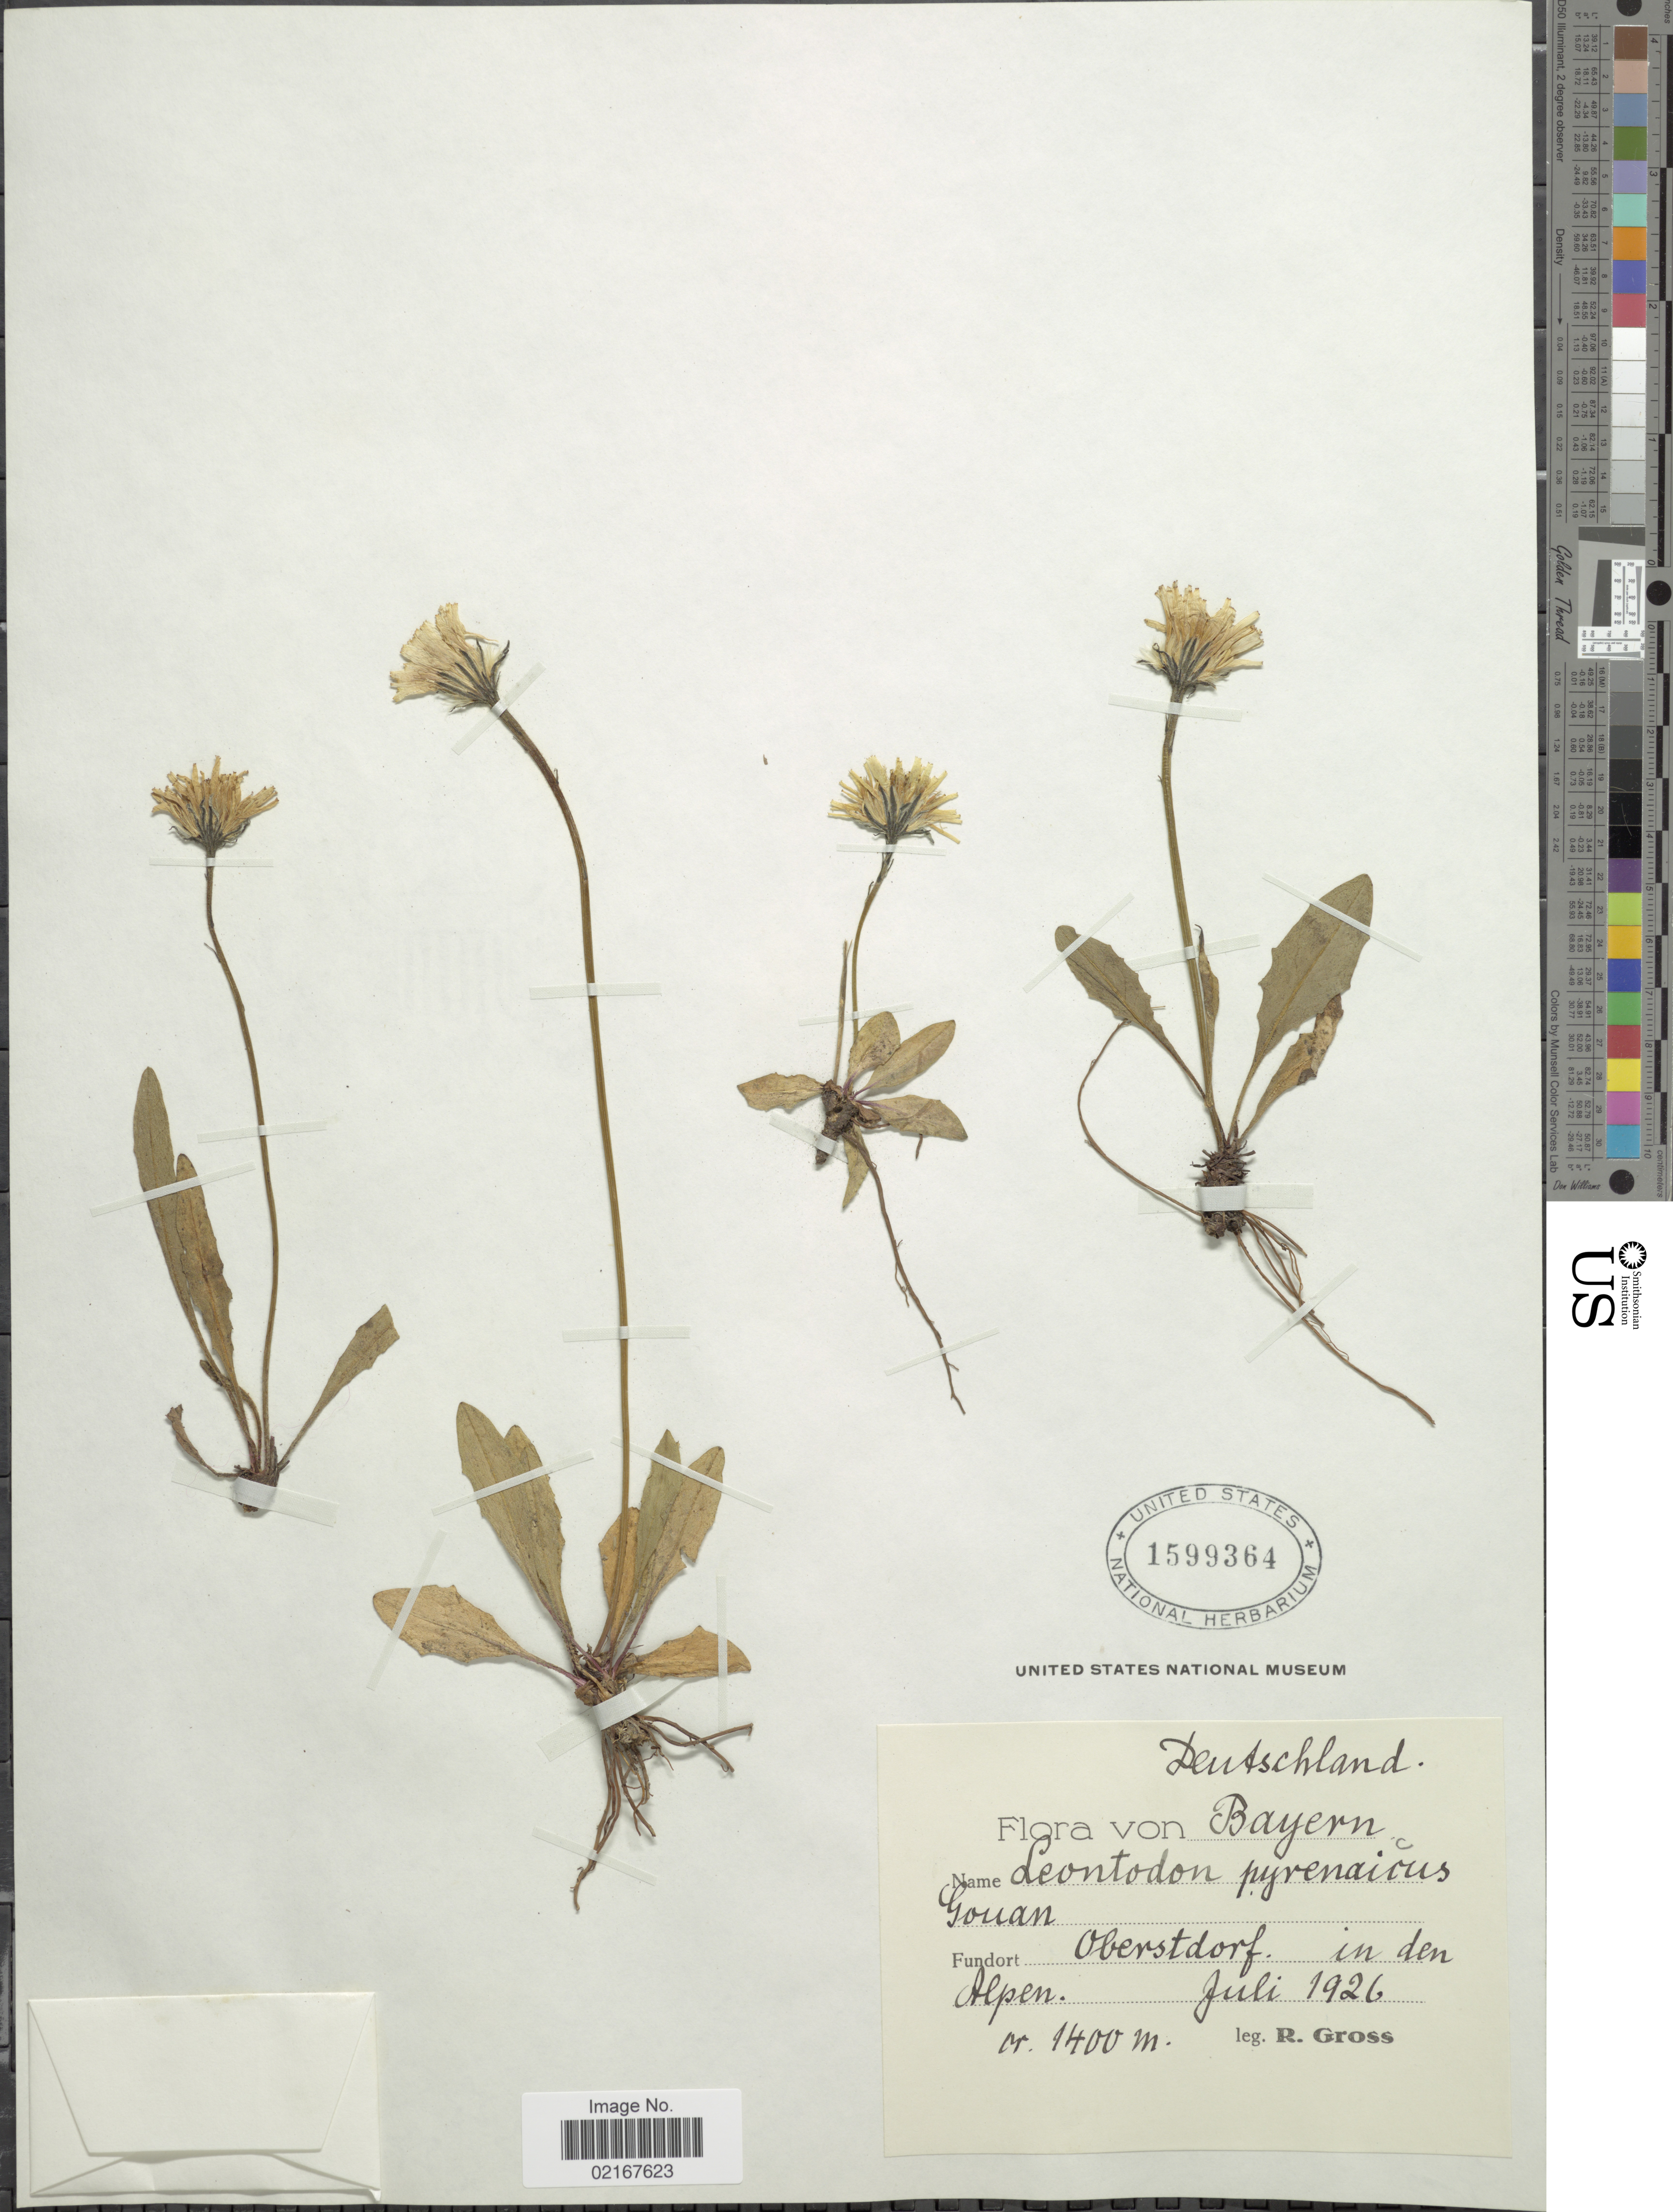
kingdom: Plantae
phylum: Tracheophyta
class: Magnoliopsida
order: Asterales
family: Asteraceae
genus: Scorzoneroides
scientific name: Scorzoneroides pyrenaica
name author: (Gouan) Holub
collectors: R. Gross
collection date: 1926-07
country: Germany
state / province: Bayern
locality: Deutschland, Oberstdorf in den Alpen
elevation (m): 1400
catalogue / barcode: US 1599364